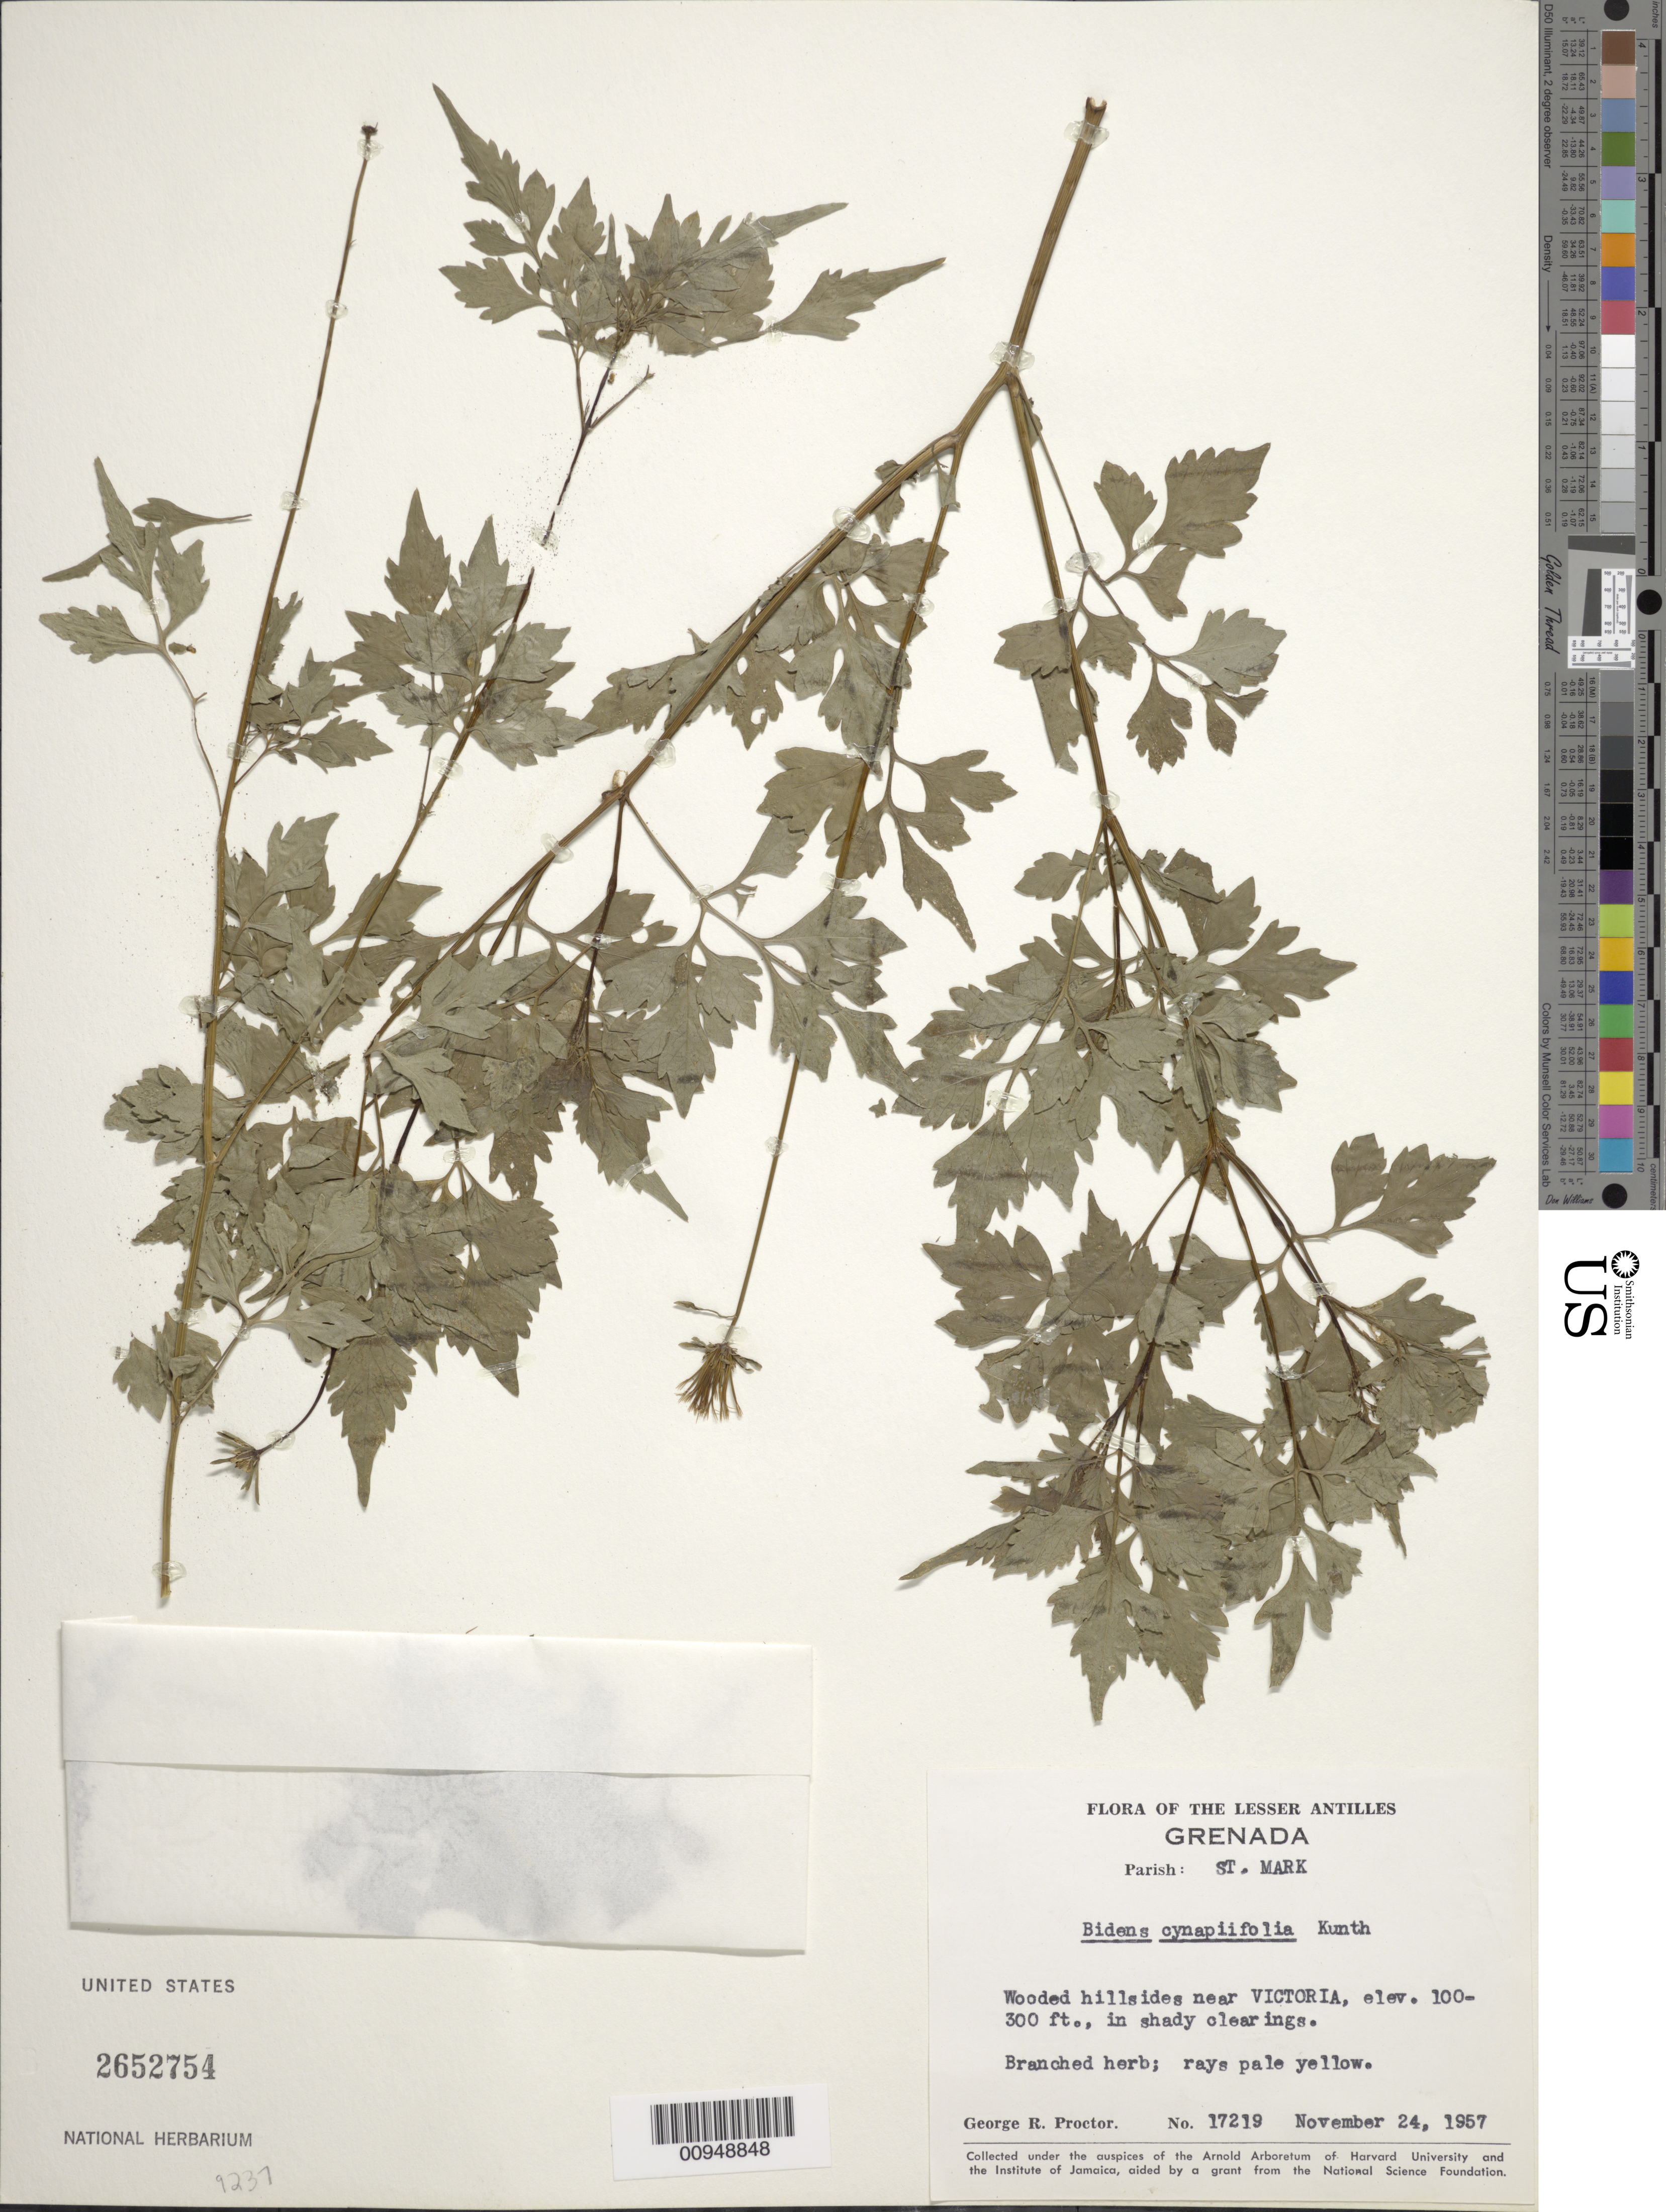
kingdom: Plantae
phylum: Tracheophyta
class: Magnoliopsida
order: Asterales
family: Asteraceae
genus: Bidens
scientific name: Bidens cynapiifolia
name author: Kunth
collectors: G. R. Proctor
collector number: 17219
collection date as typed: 24 Nov 1957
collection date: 1957-11-24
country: Grenada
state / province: Saint Mark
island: Grenada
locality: hillsides near Victoria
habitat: Woody hillside, in shady clearings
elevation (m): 30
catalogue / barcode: US 2652754